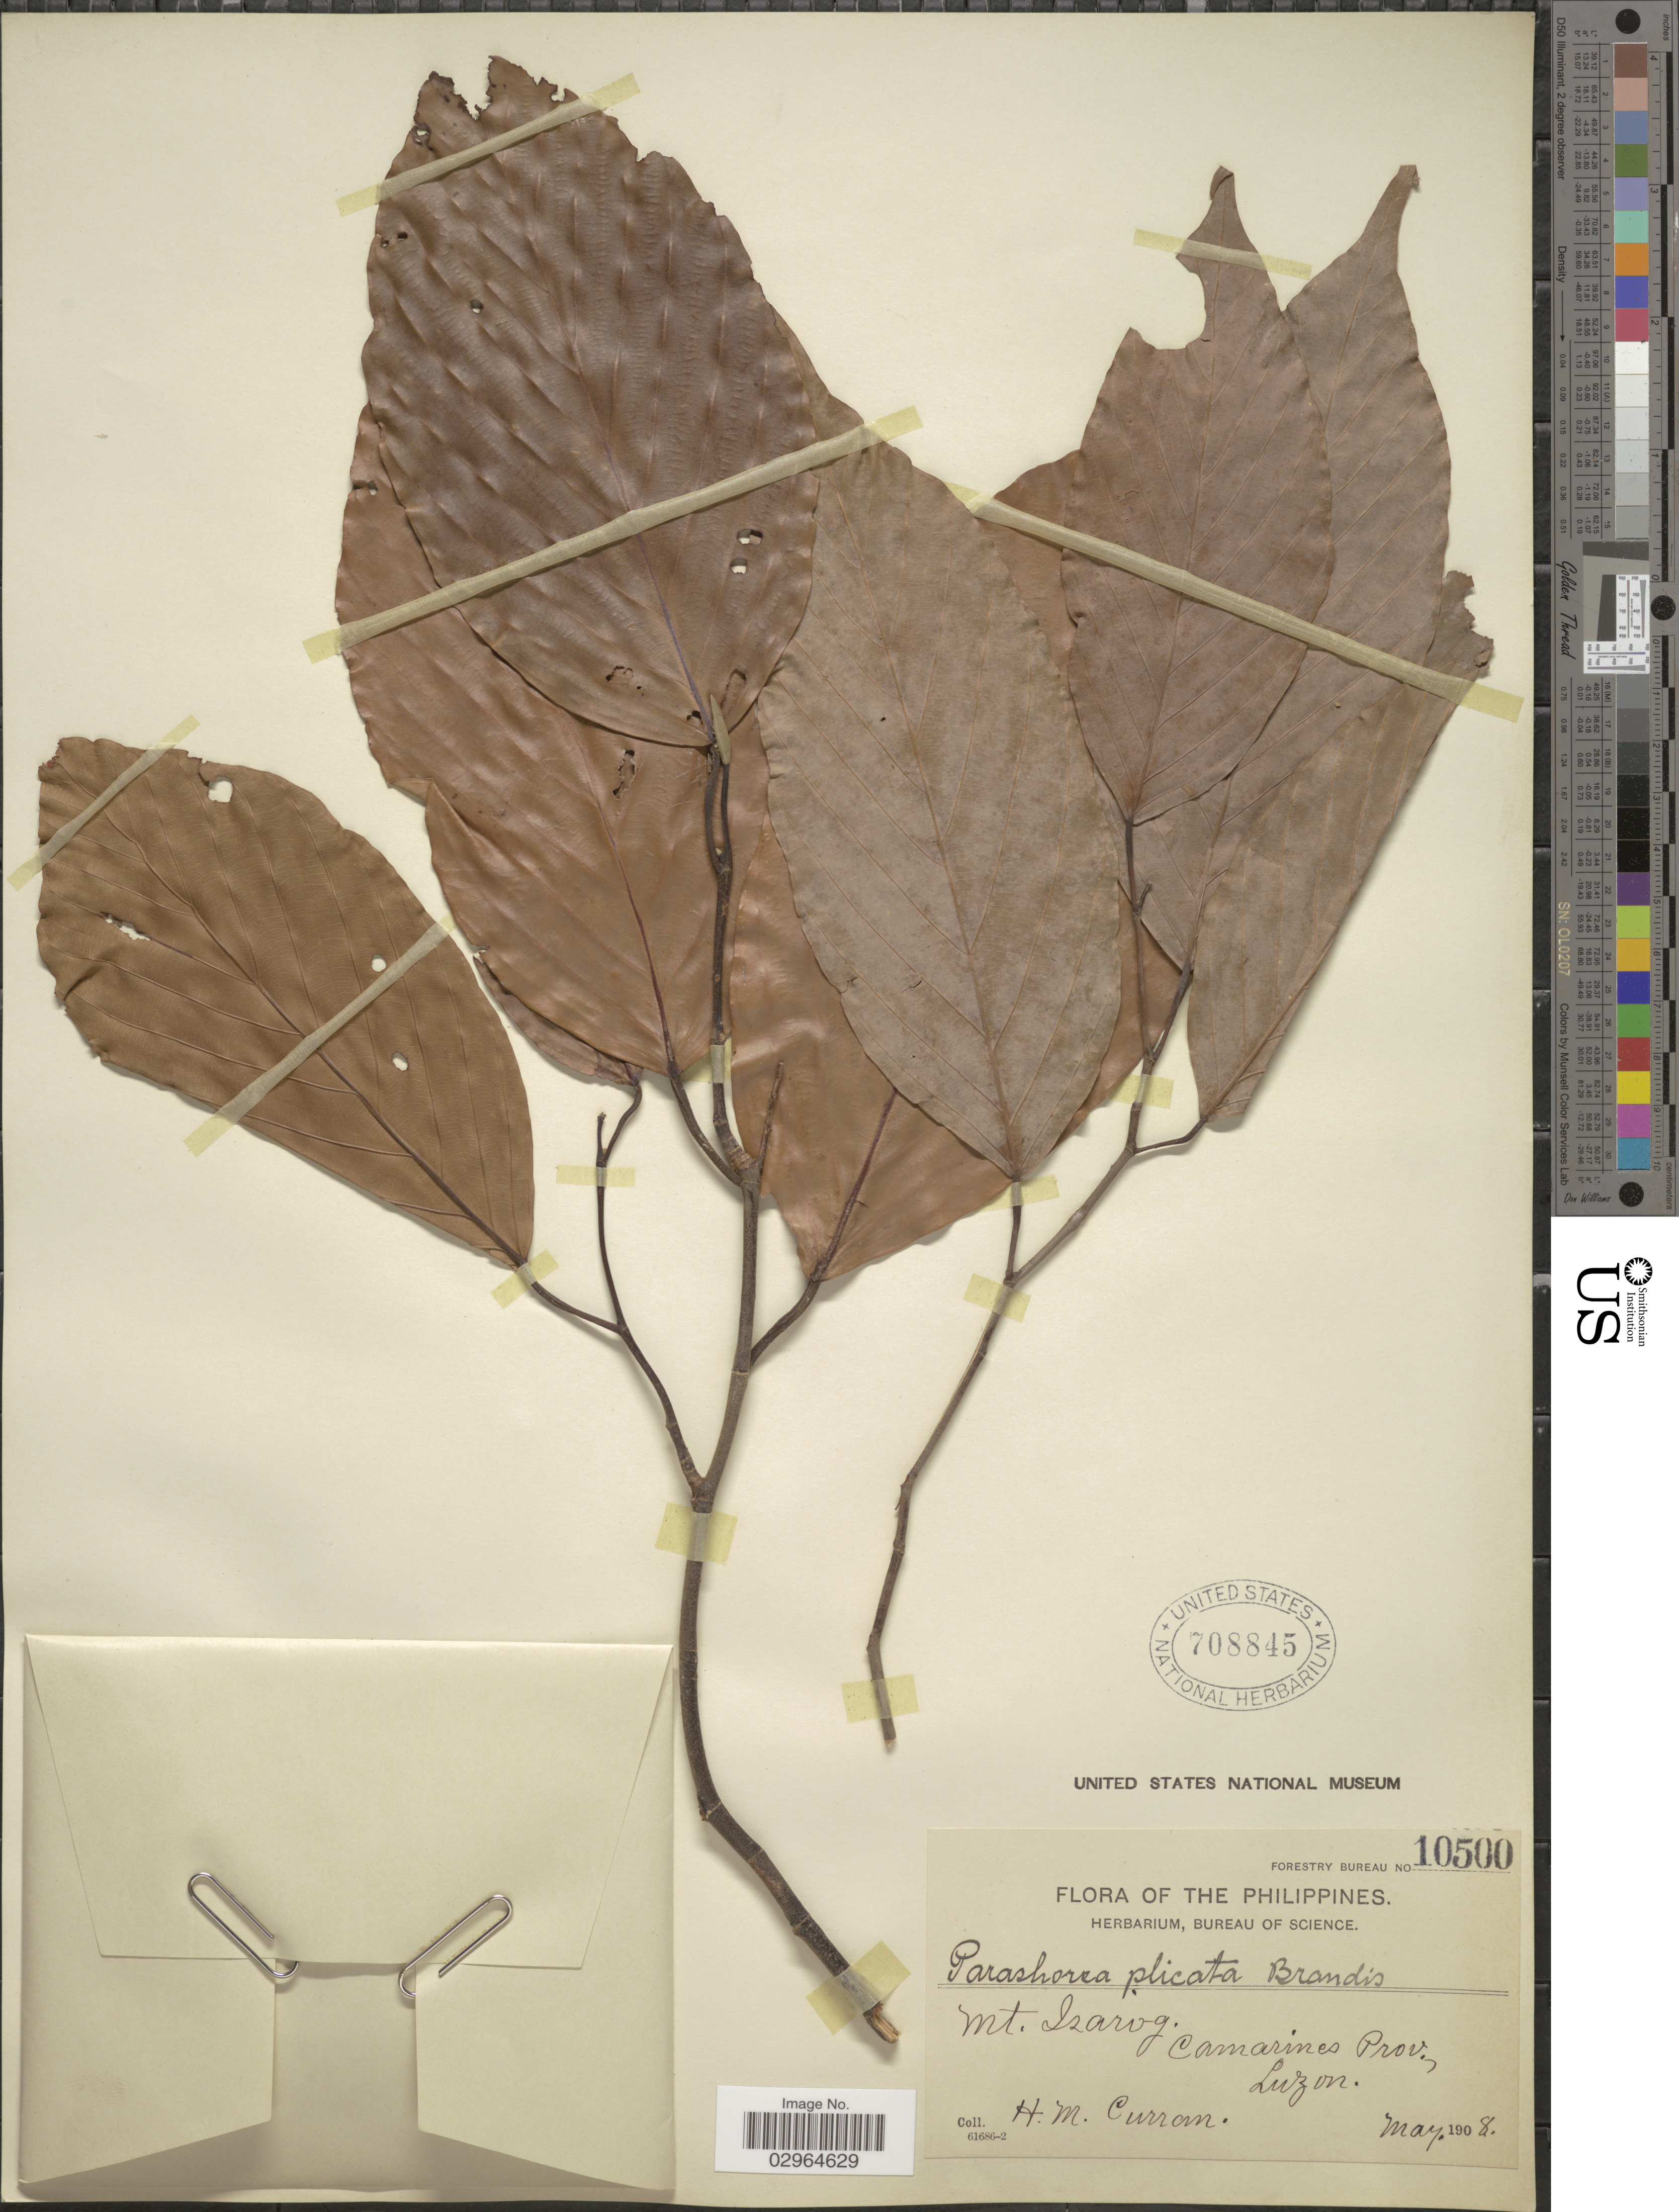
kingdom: Plantae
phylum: Tracheophyta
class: Magnoliopsida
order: Malvales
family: Dipterocarpaceae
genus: Parashorea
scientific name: Parashorea malaanonan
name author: (Blanco) Merr.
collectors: H. M. Curran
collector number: Forestry Bureau 10500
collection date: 1908-05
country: Philippines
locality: Mt. Isarog. Camarines Prov., Luzon.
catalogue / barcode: US 708845